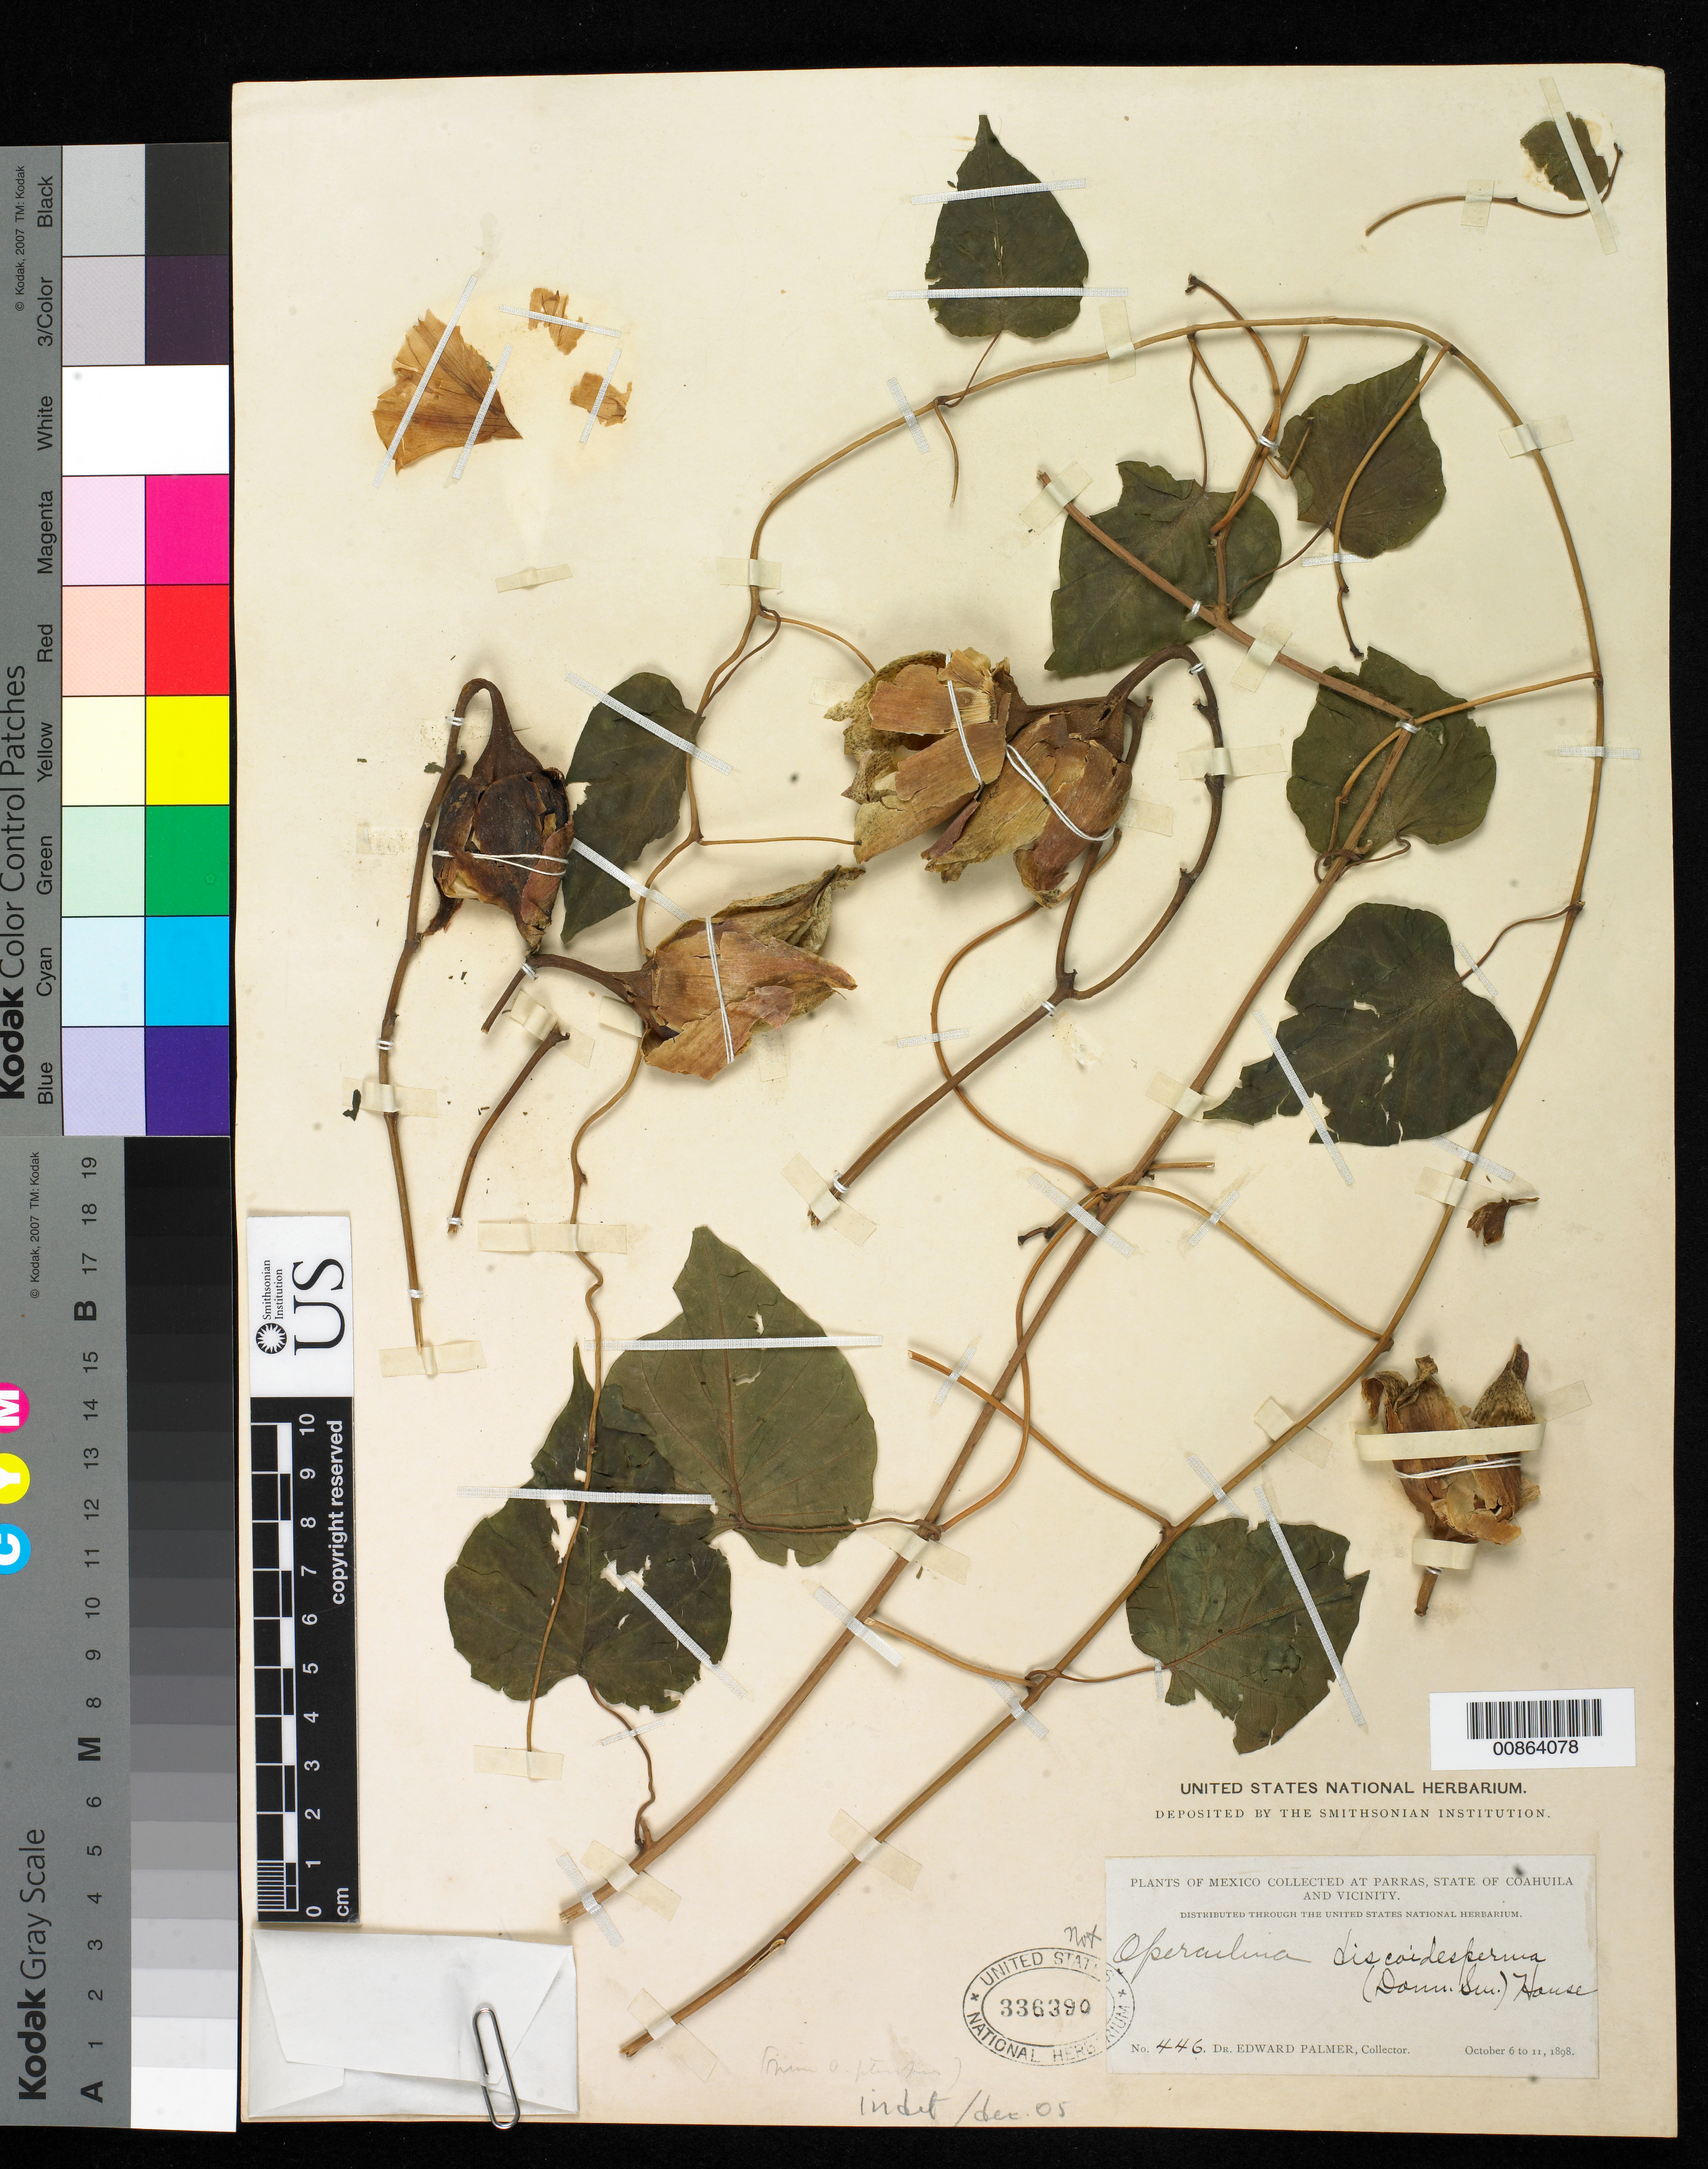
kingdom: Plantae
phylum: Tracheophyta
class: Magnoliopsida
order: Solanales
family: Convolvulaceae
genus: Operculina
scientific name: Operculina sp.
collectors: E. Palmer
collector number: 446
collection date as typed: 06 Oct 1898 to 11 Oct 1898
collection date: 1898-10-06/1898-10-11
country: Mexico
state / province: Coahuila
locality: Parras, Coahuila and vicinity.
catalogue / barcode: US 336390